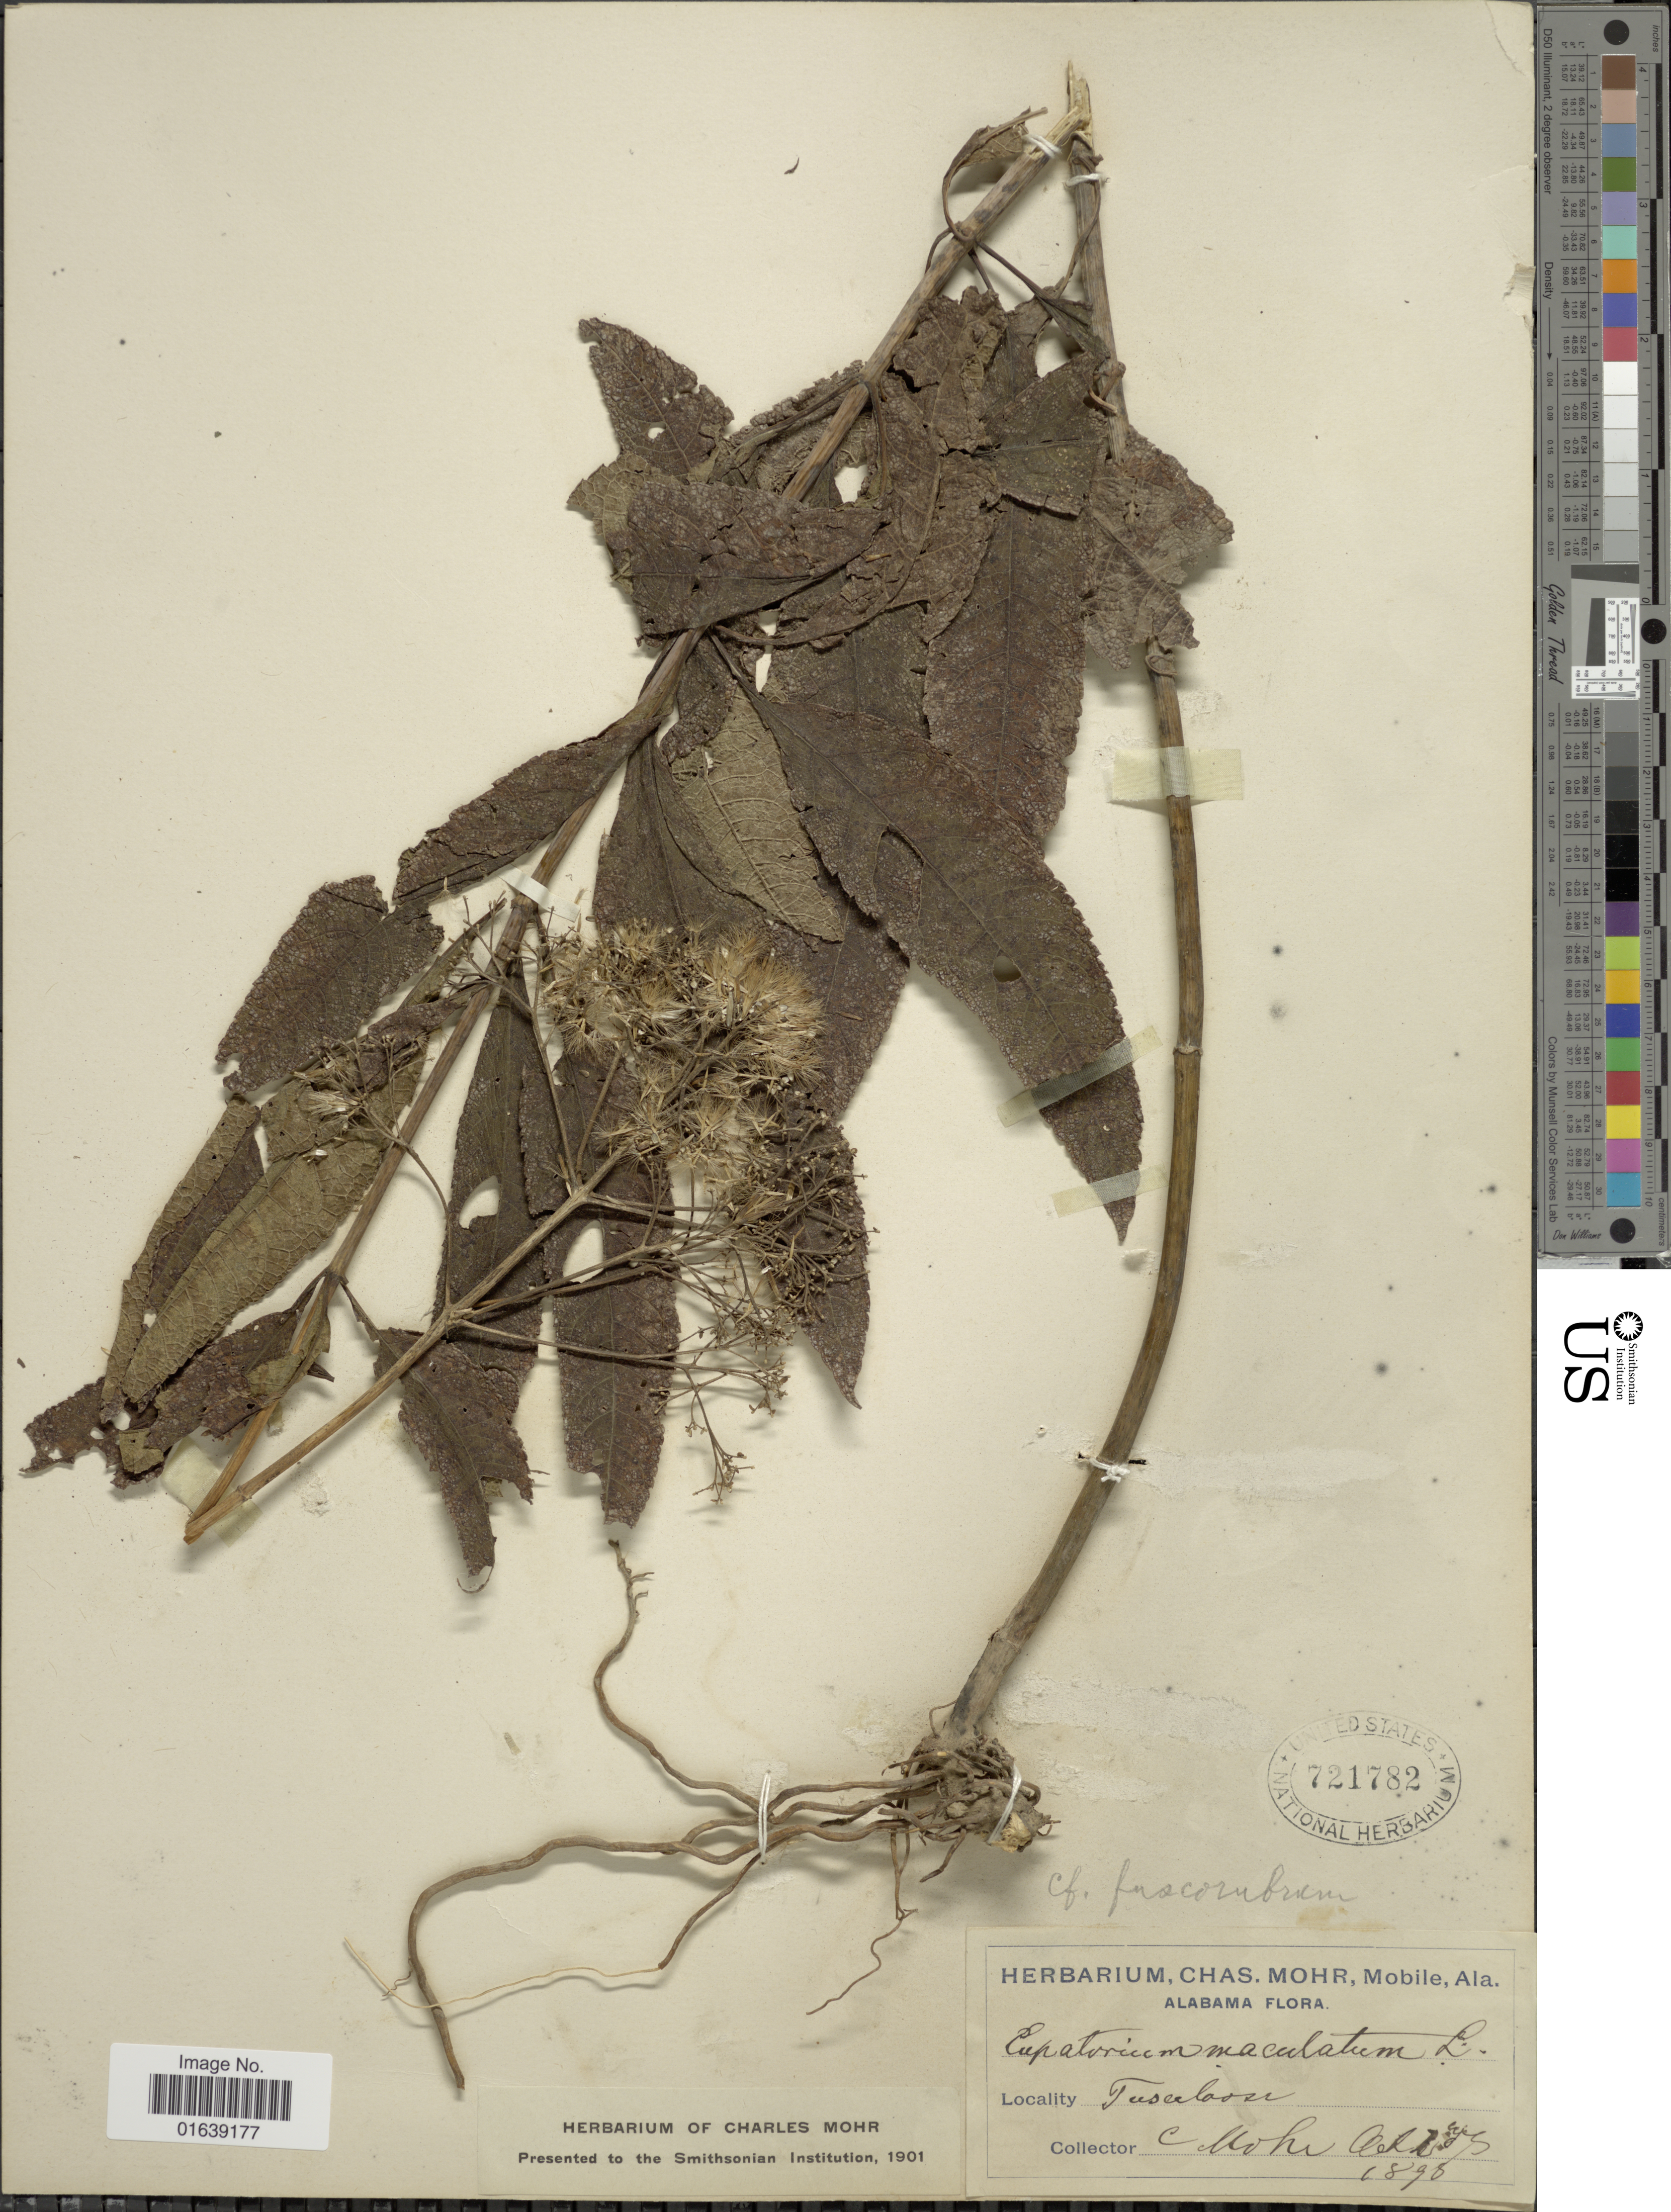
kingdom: Plantae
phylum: Tracheophyta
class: Magnoliopsida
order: Asterales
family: Asteraceae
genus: Eupatorium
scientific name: Eupatorium fistulosum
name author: Barratt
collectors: Mohr, C. T. (herbarium)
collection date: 1898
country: United States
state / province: Alabama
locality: Tuscaloosa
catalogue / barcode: US 721782